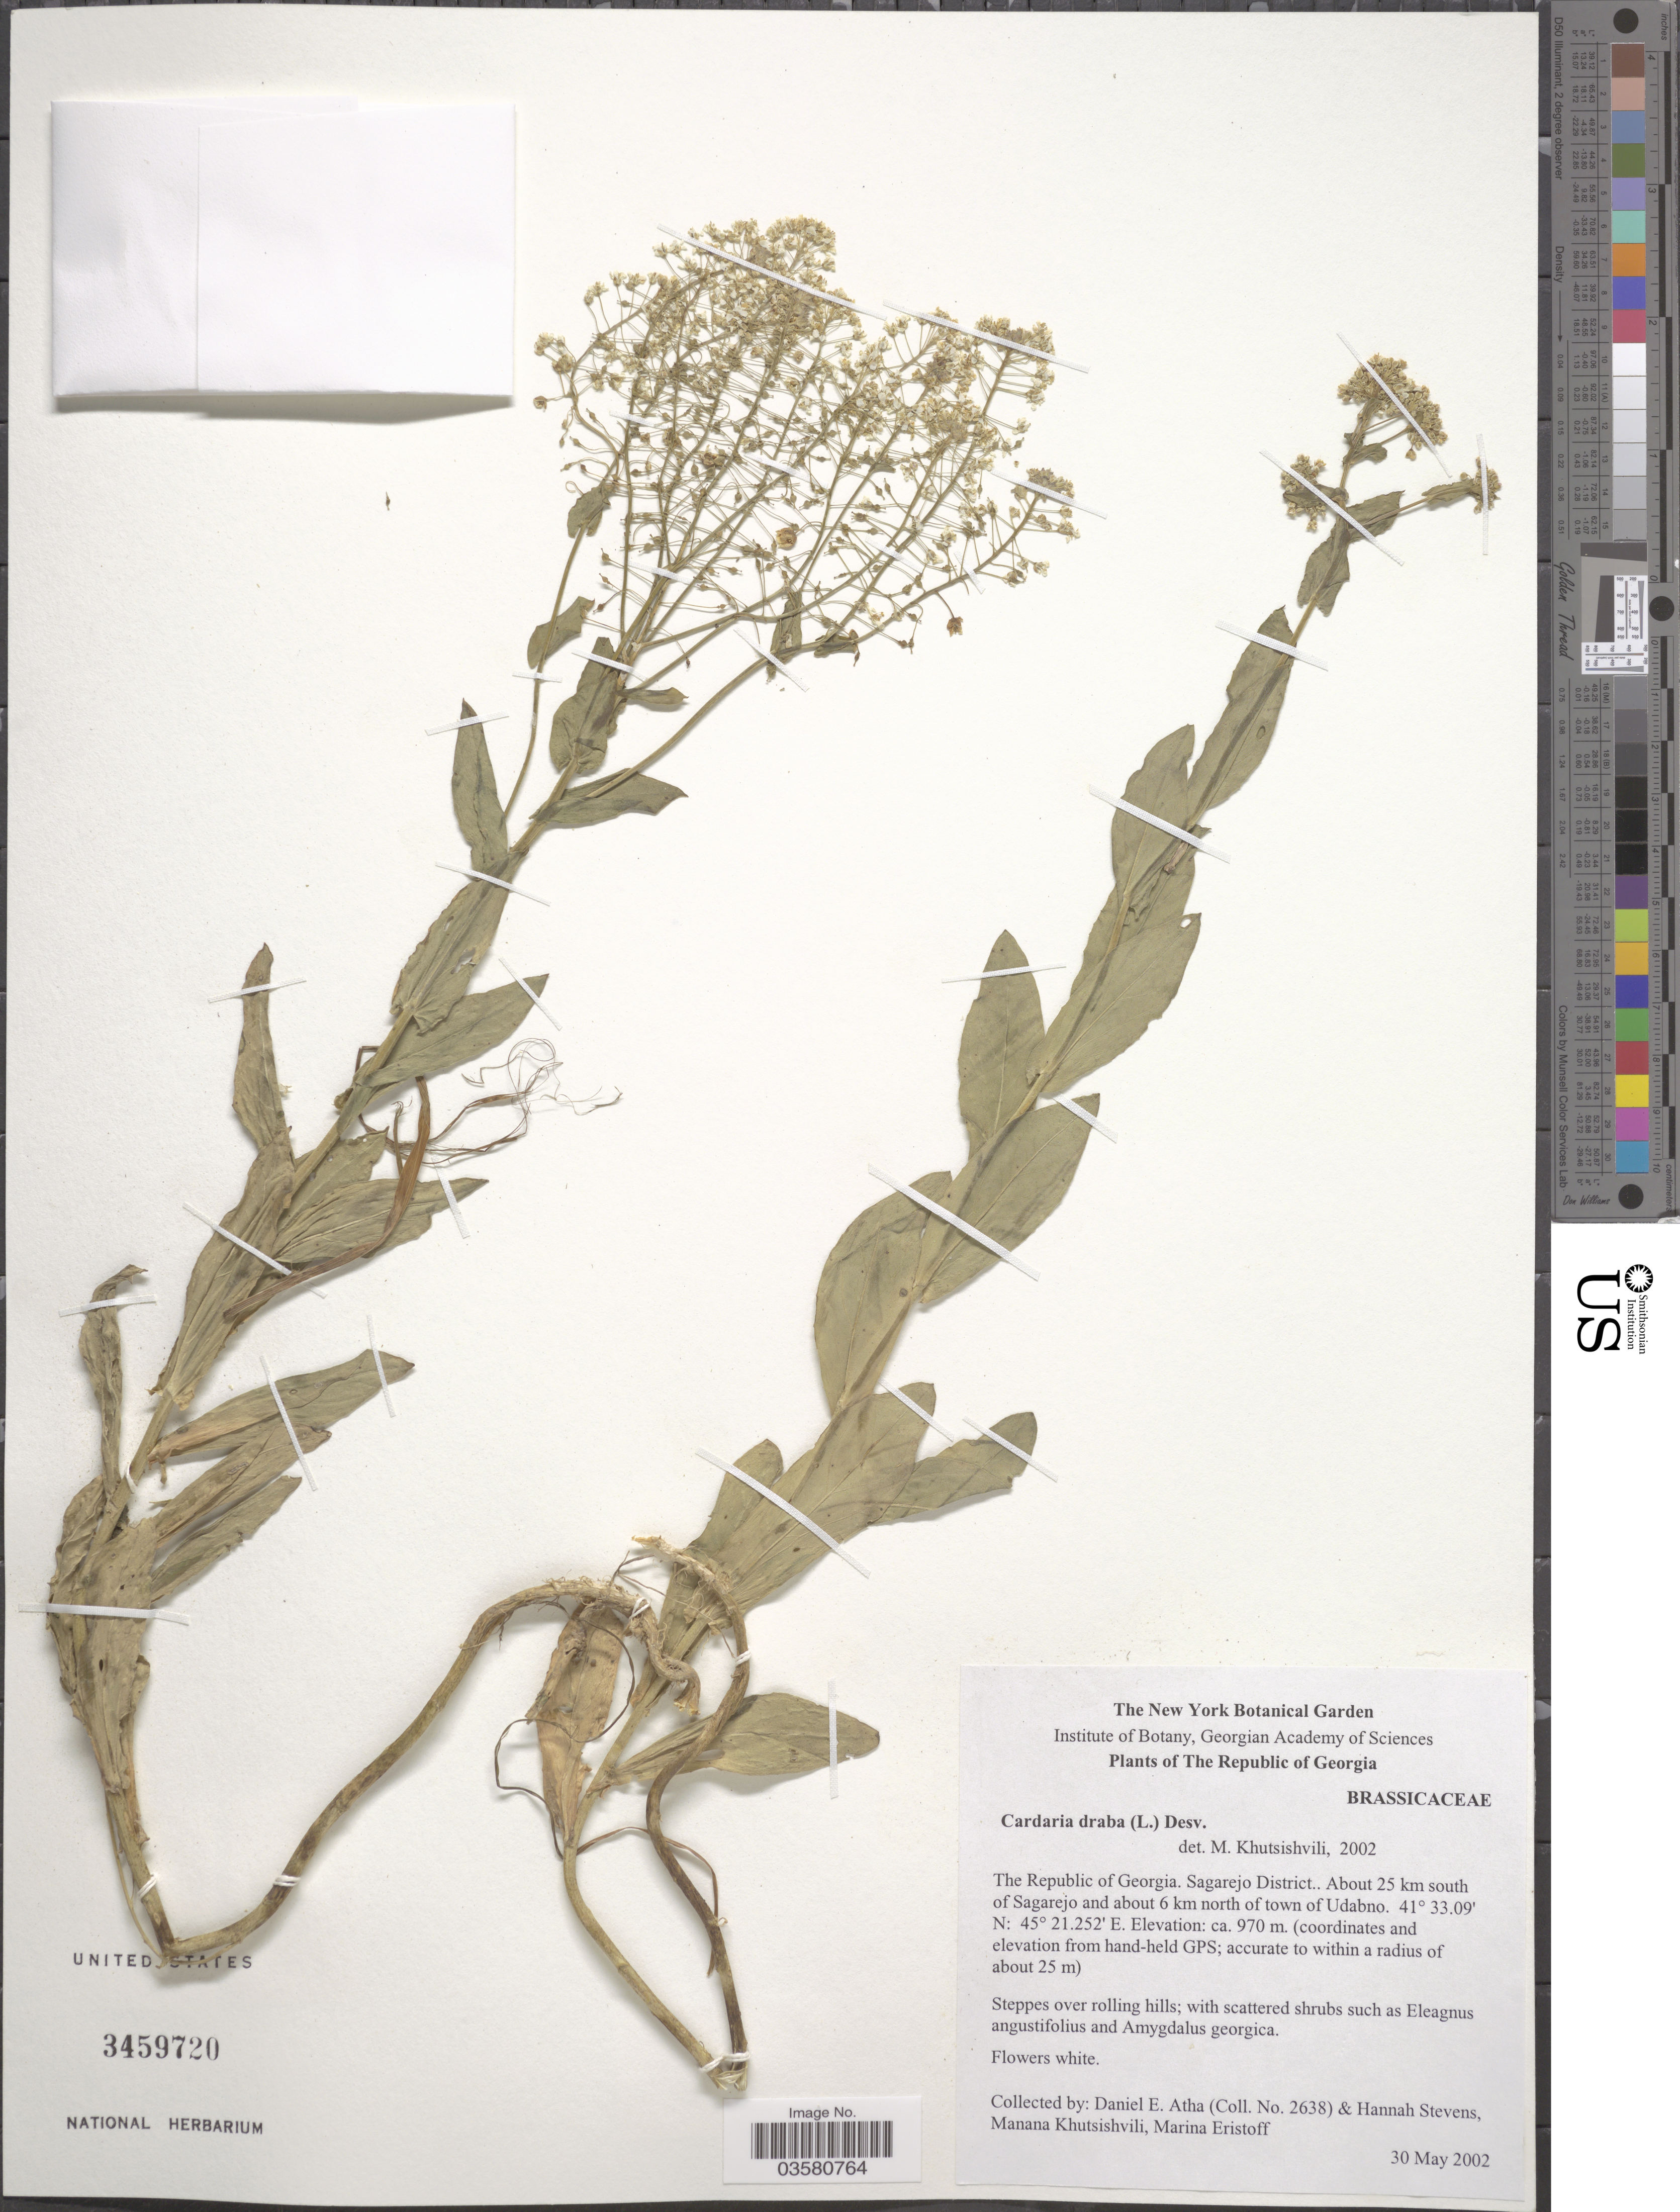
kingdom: Plantae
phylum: Tracheophyta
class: Magnoliopsida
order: Brassicales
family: Brassicaceae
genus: Lepidium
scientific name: Lepidium draba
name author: L.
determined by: Strong, M. T., (US), Smithsonian Institution - National Museum of Natural History (UNITED STATES)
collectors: D. Atha, H. Stevens, M. Khutsishvili & M. Eristoff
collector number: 2638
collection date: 2002-05-30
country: Georgia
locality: Sagarejo District.. About 25 km south of Sagarejo and about 6 km north of town of Udabno.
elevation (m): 970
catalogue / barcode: US 3459720